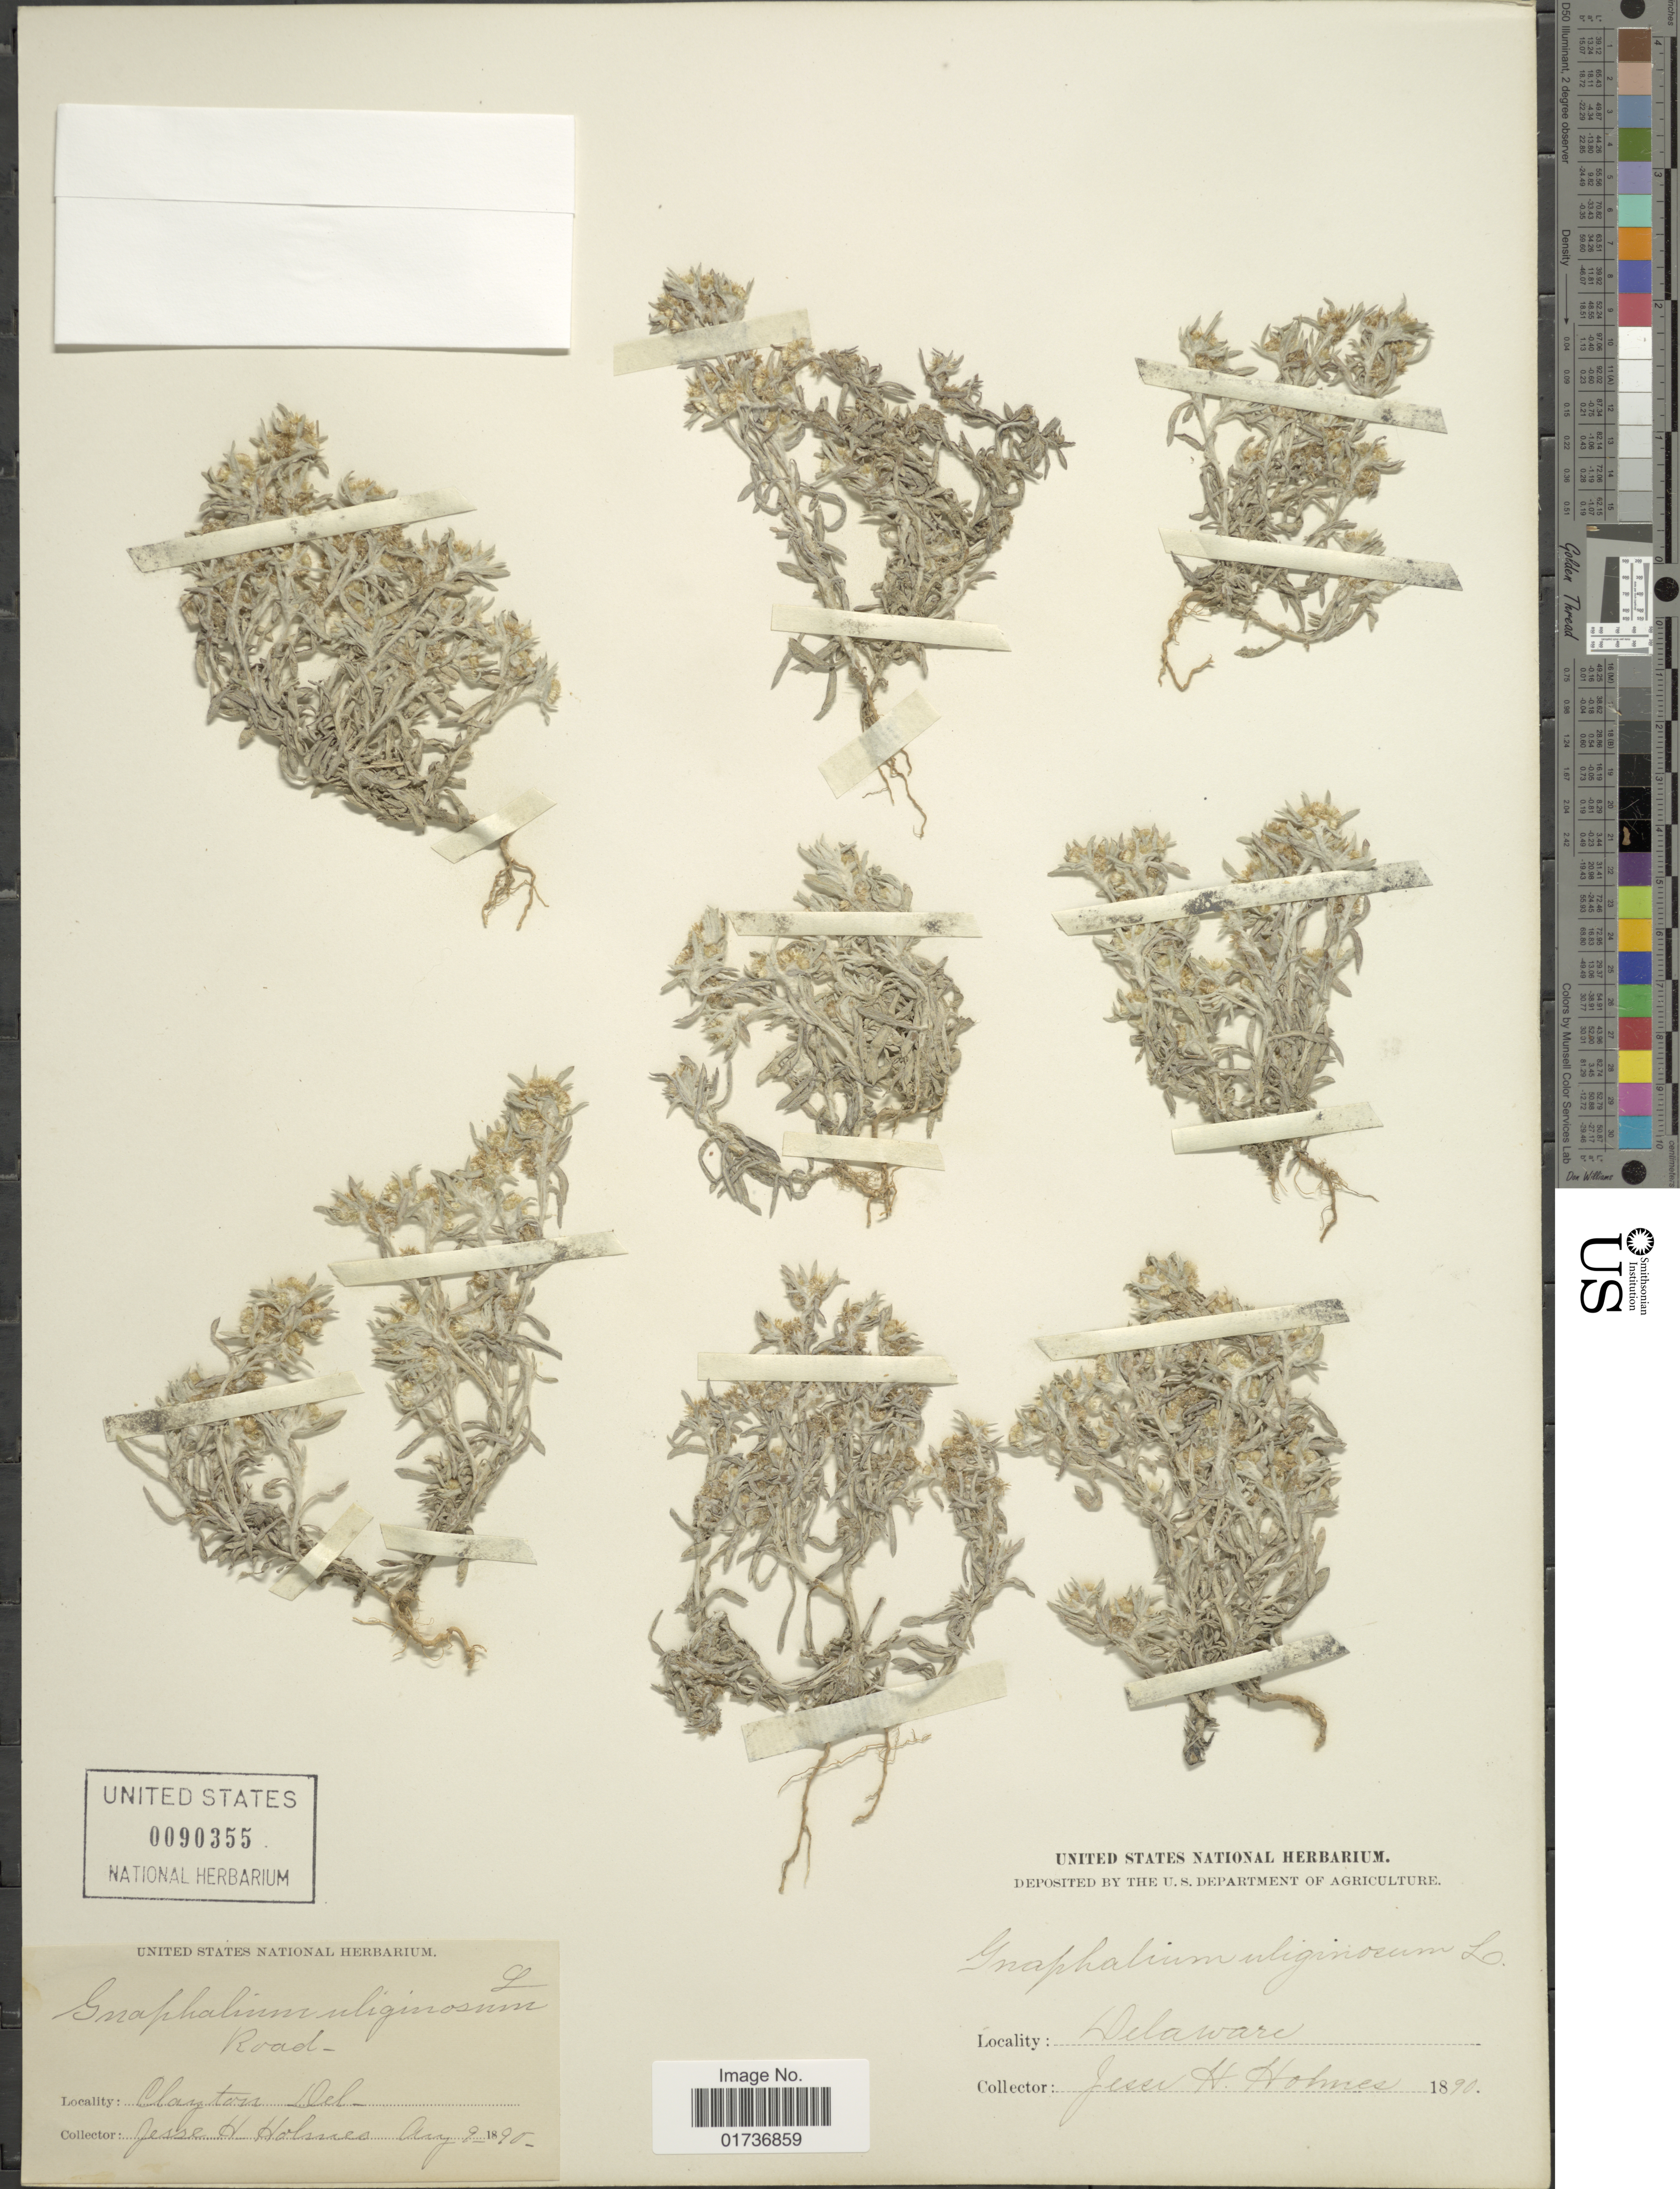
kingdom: Plantae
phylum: Tracheophyta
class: Magnoliopsida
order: Asterales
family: Asteraceae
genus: Gnaphalium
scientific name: Gnaphalium uliginosum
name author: L.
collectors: J. Holmes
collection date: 1890-08-09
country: United States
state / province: Delaware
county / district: Kent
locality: Clayton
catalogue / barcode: US 90355